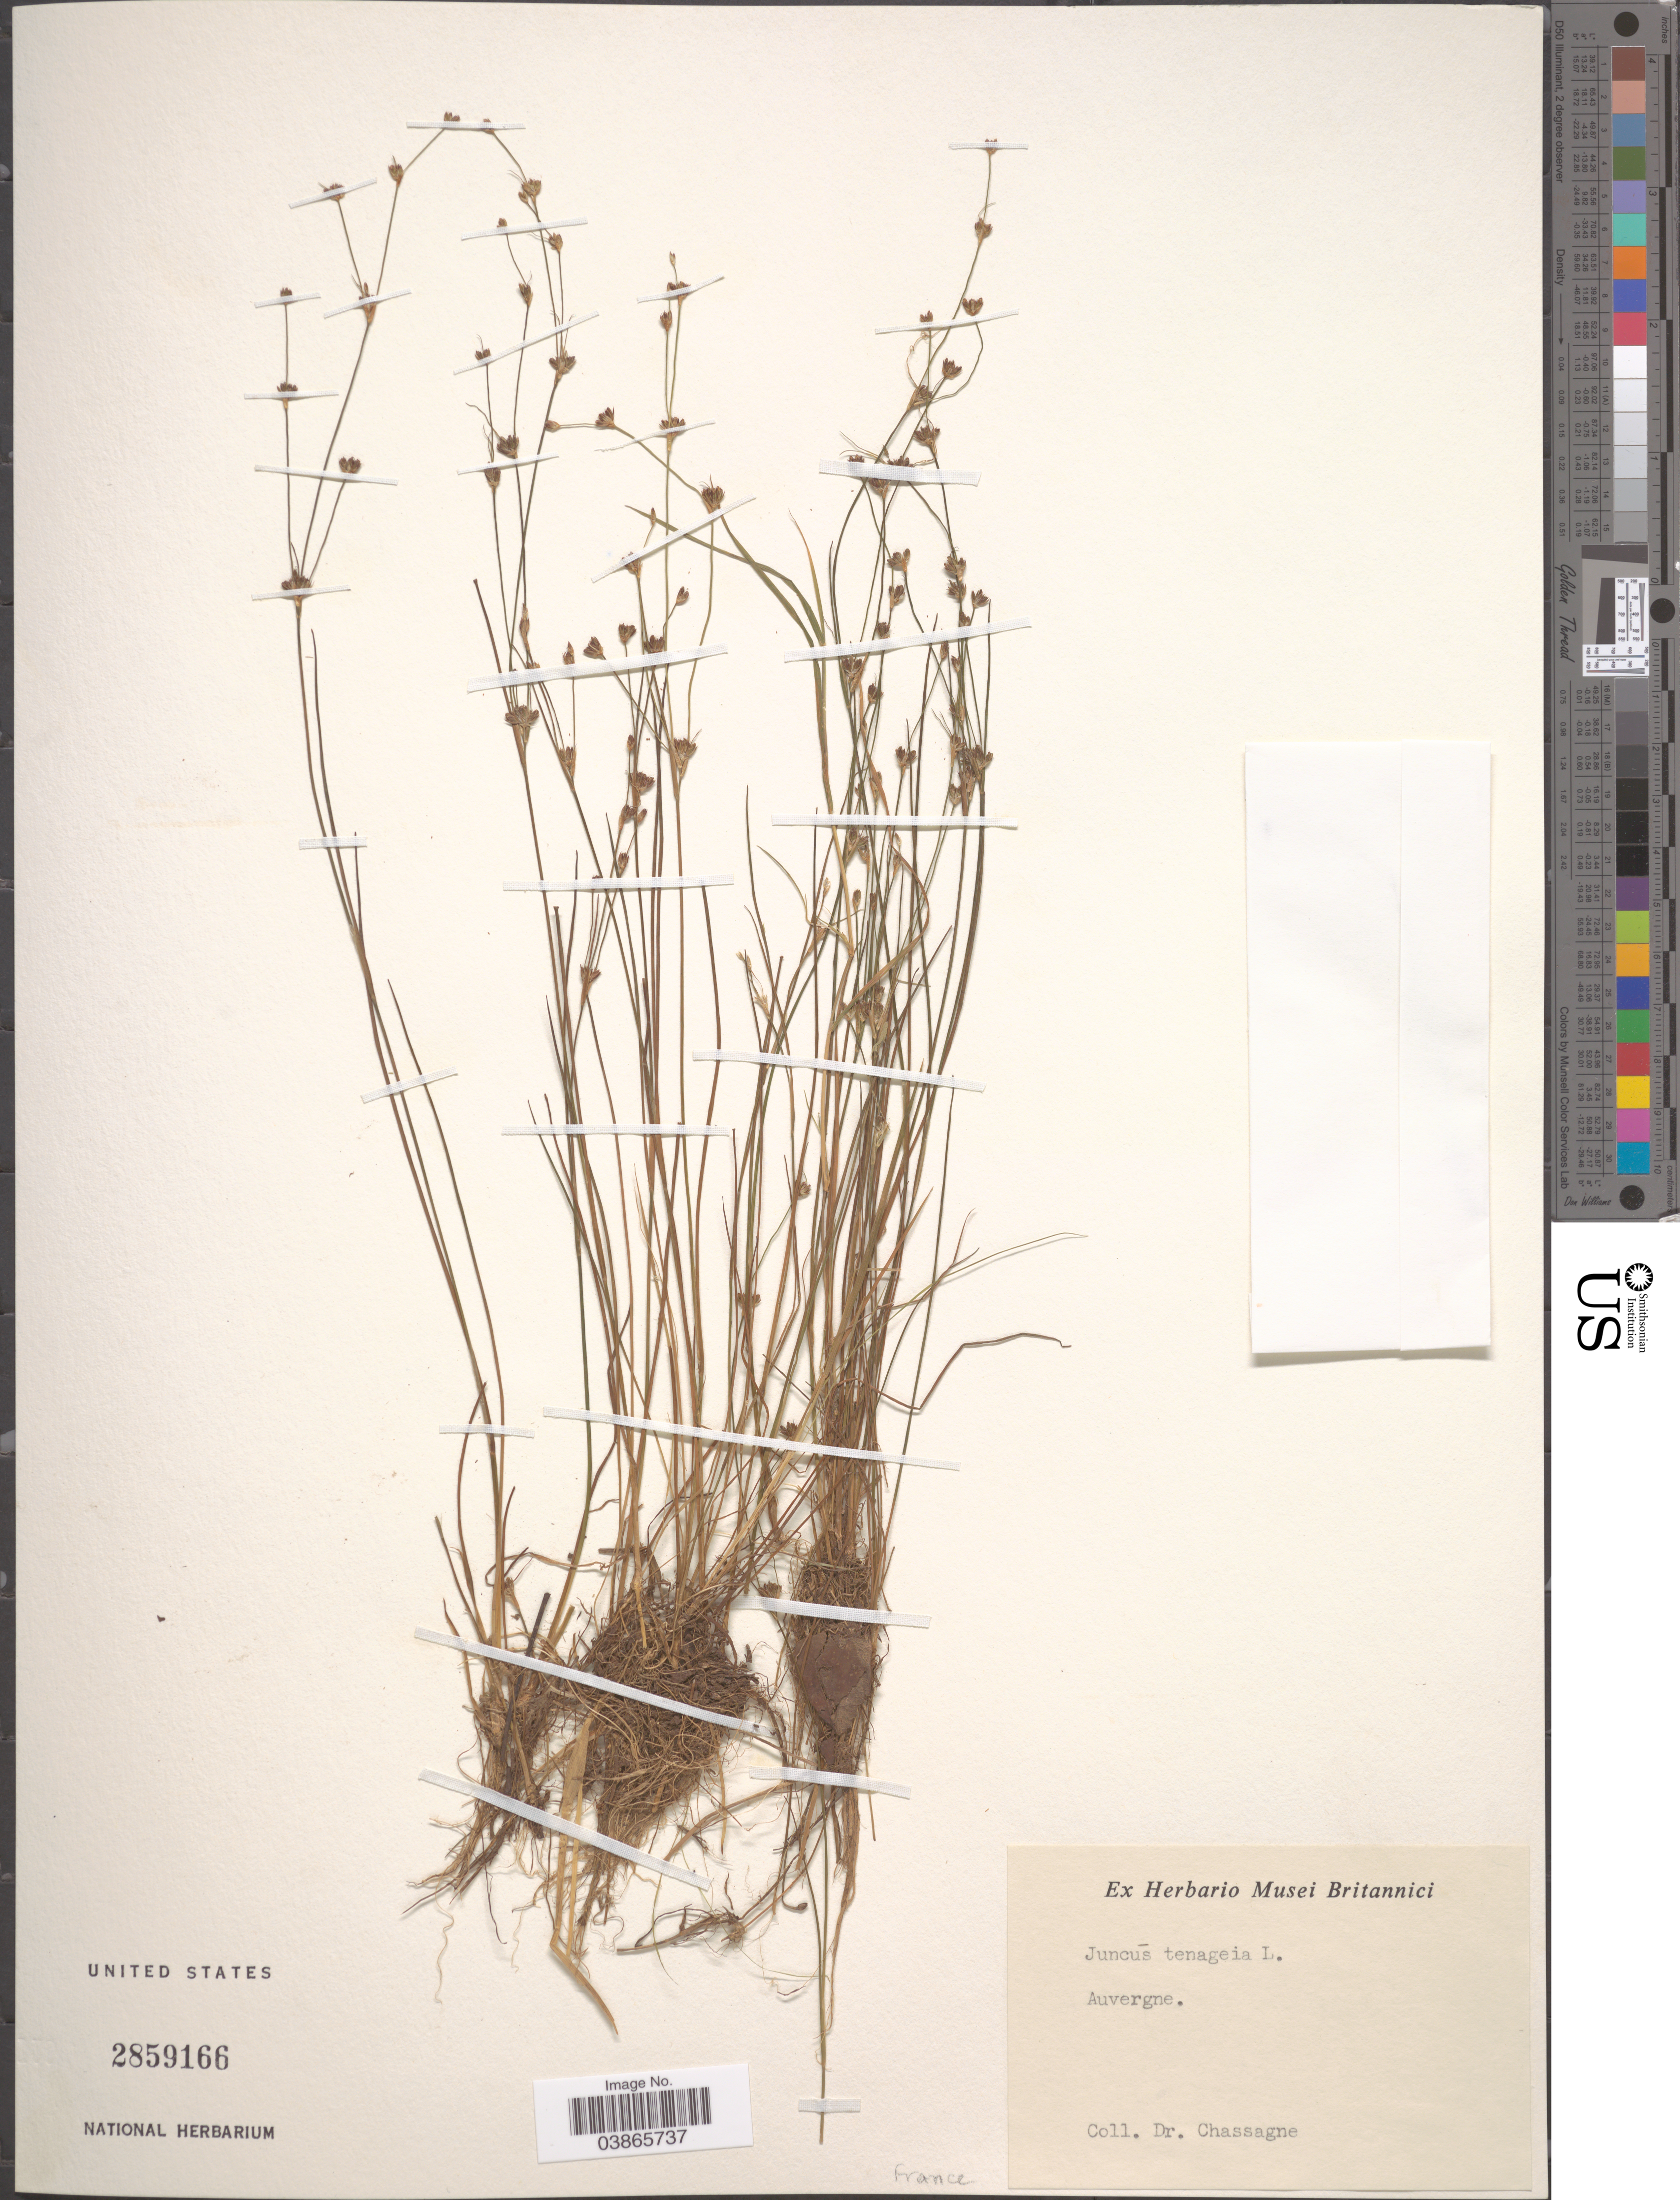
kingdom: Plantae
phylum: Tracheophyta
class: Liliopsida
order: Poales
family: Juncaceae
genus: Juncus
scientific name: Juncus tenageia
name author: Ehrh. ex L. f.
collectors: Chassagne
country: France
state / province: Auvergne-Rhône-Alpes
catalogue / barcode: US 2859166